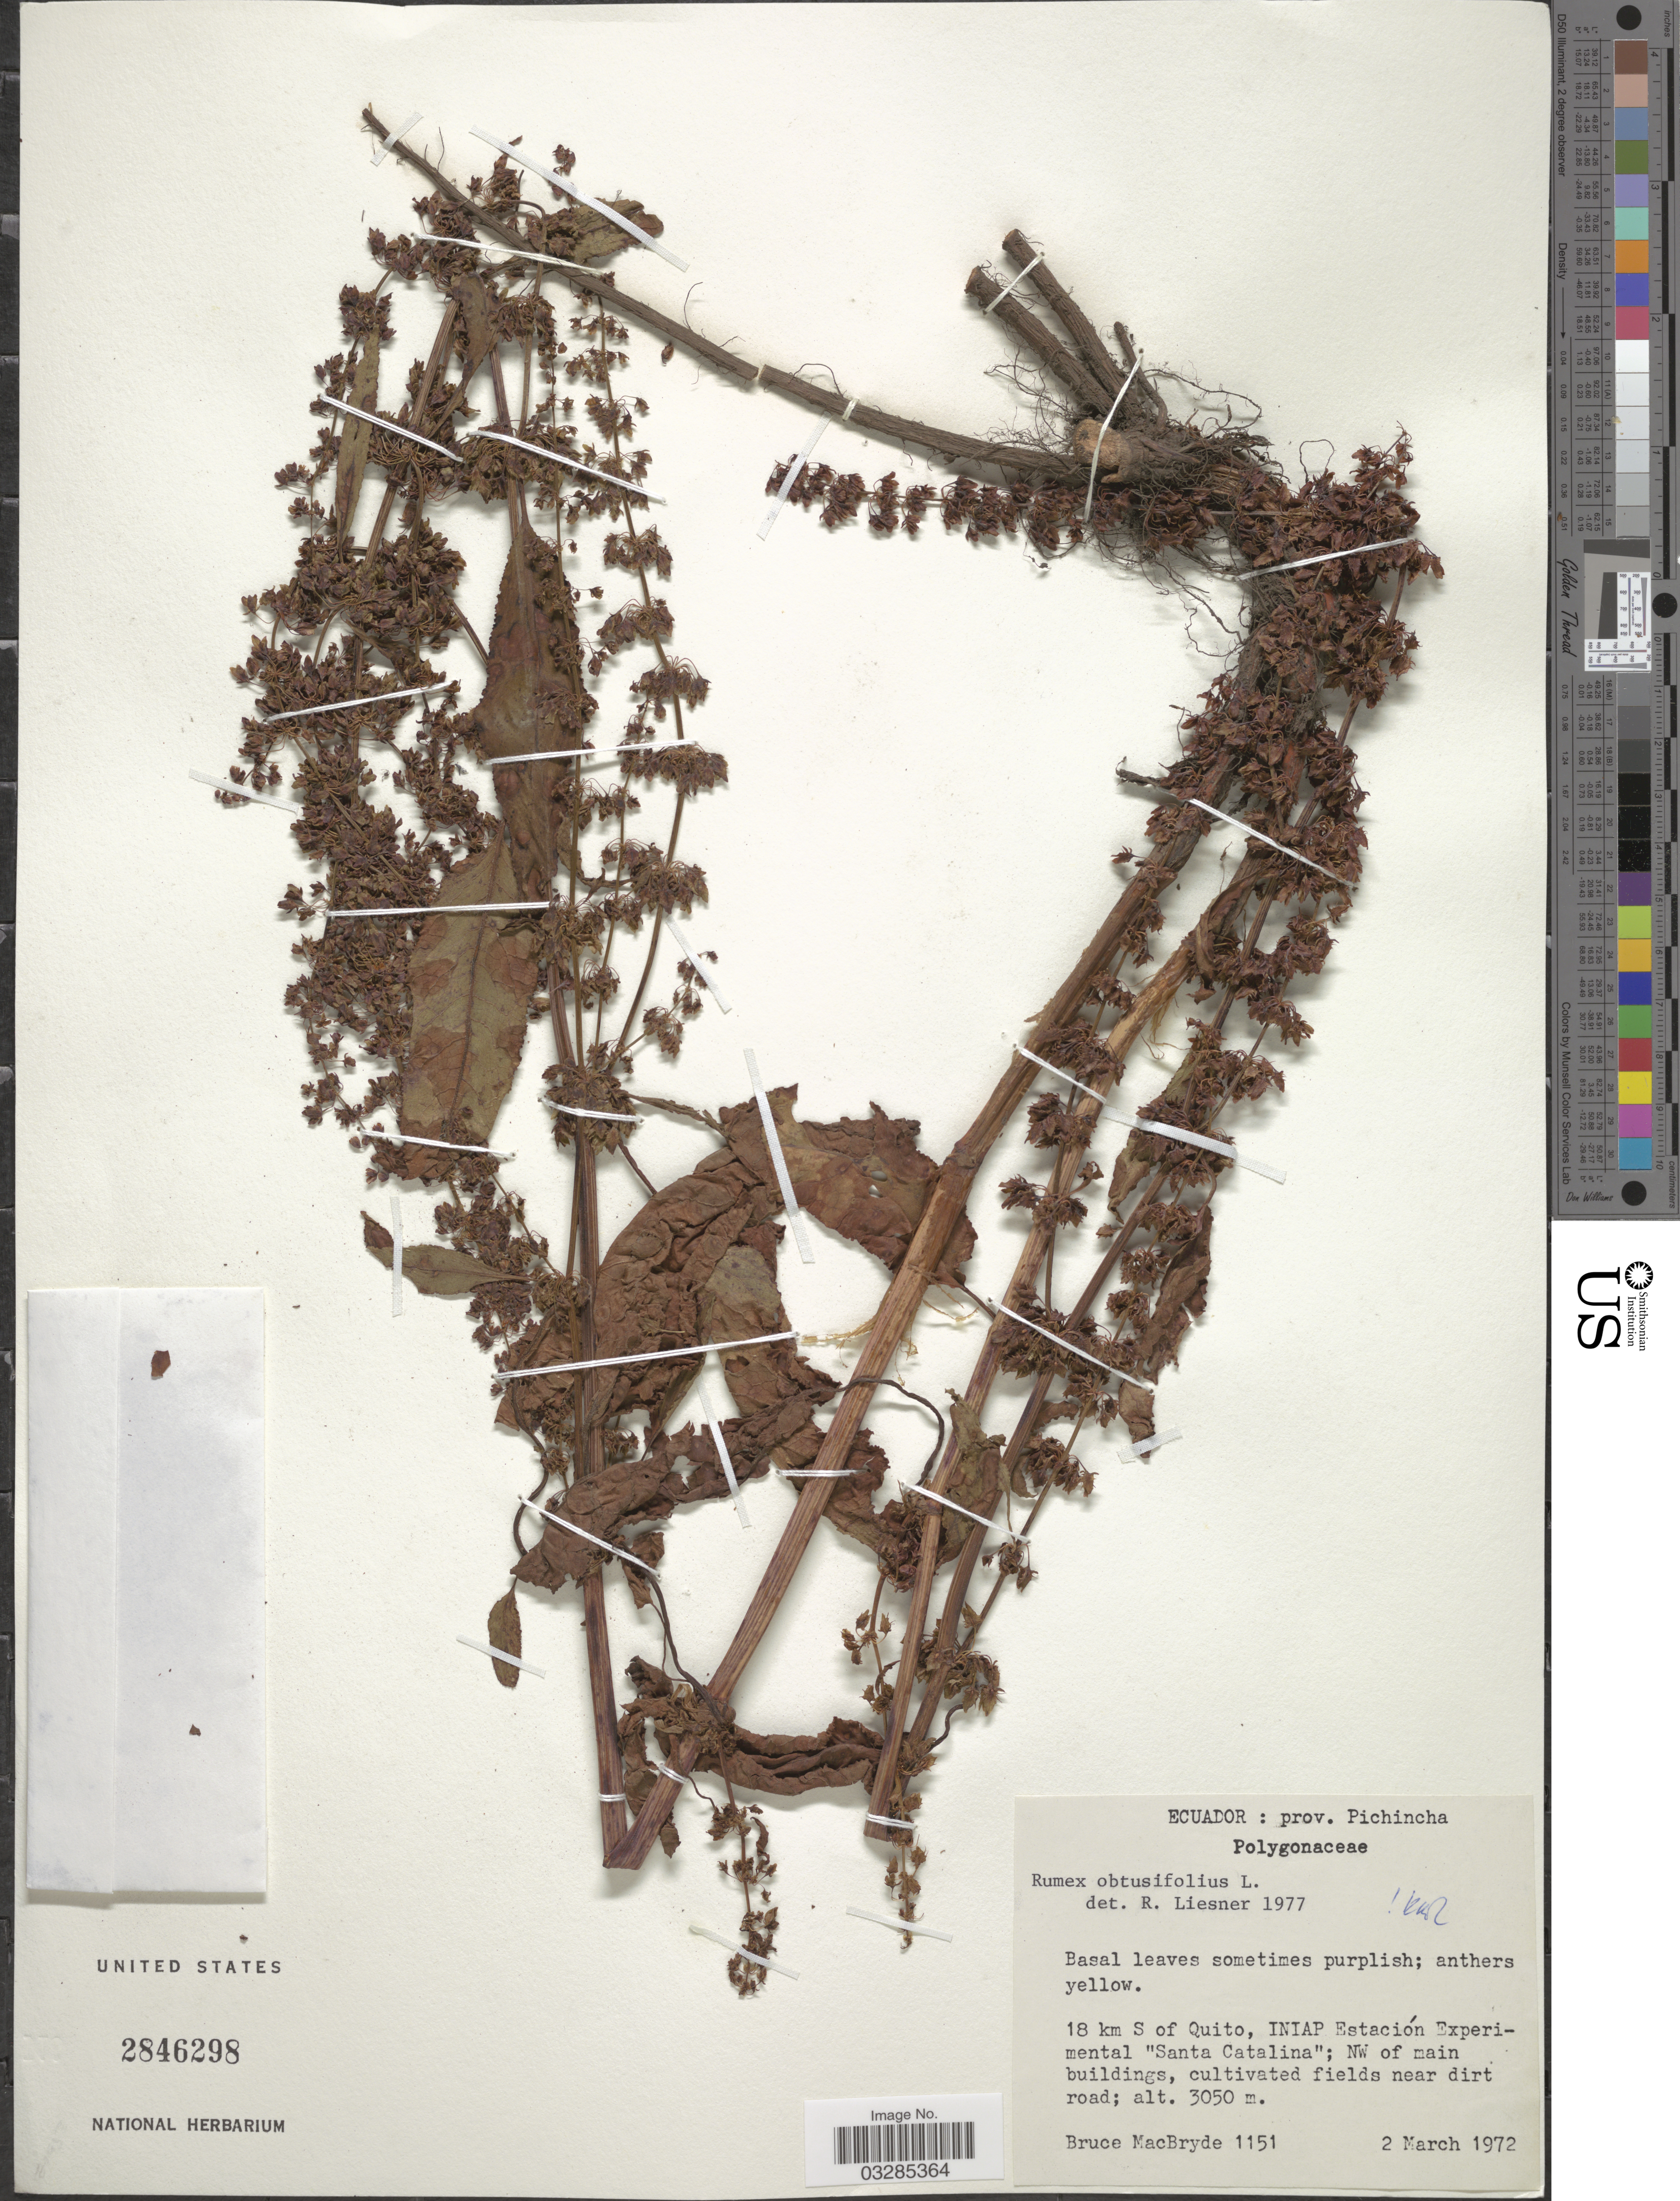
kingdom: Plantae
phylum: Tracheophyta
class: Magnoliopsida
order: Caryophyllales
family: Polygonaceae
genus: Rumex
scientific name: Rumex obtusifolius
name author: L.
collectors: B. MacBryde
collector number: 1151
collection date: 1972-03-02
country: Ecuador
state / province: Pichincha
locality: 18 km S of Quito, INIAP Estación Experimental "Santa Catalina"; NW of main buildings.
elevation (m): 3050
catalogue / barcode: US 2846298